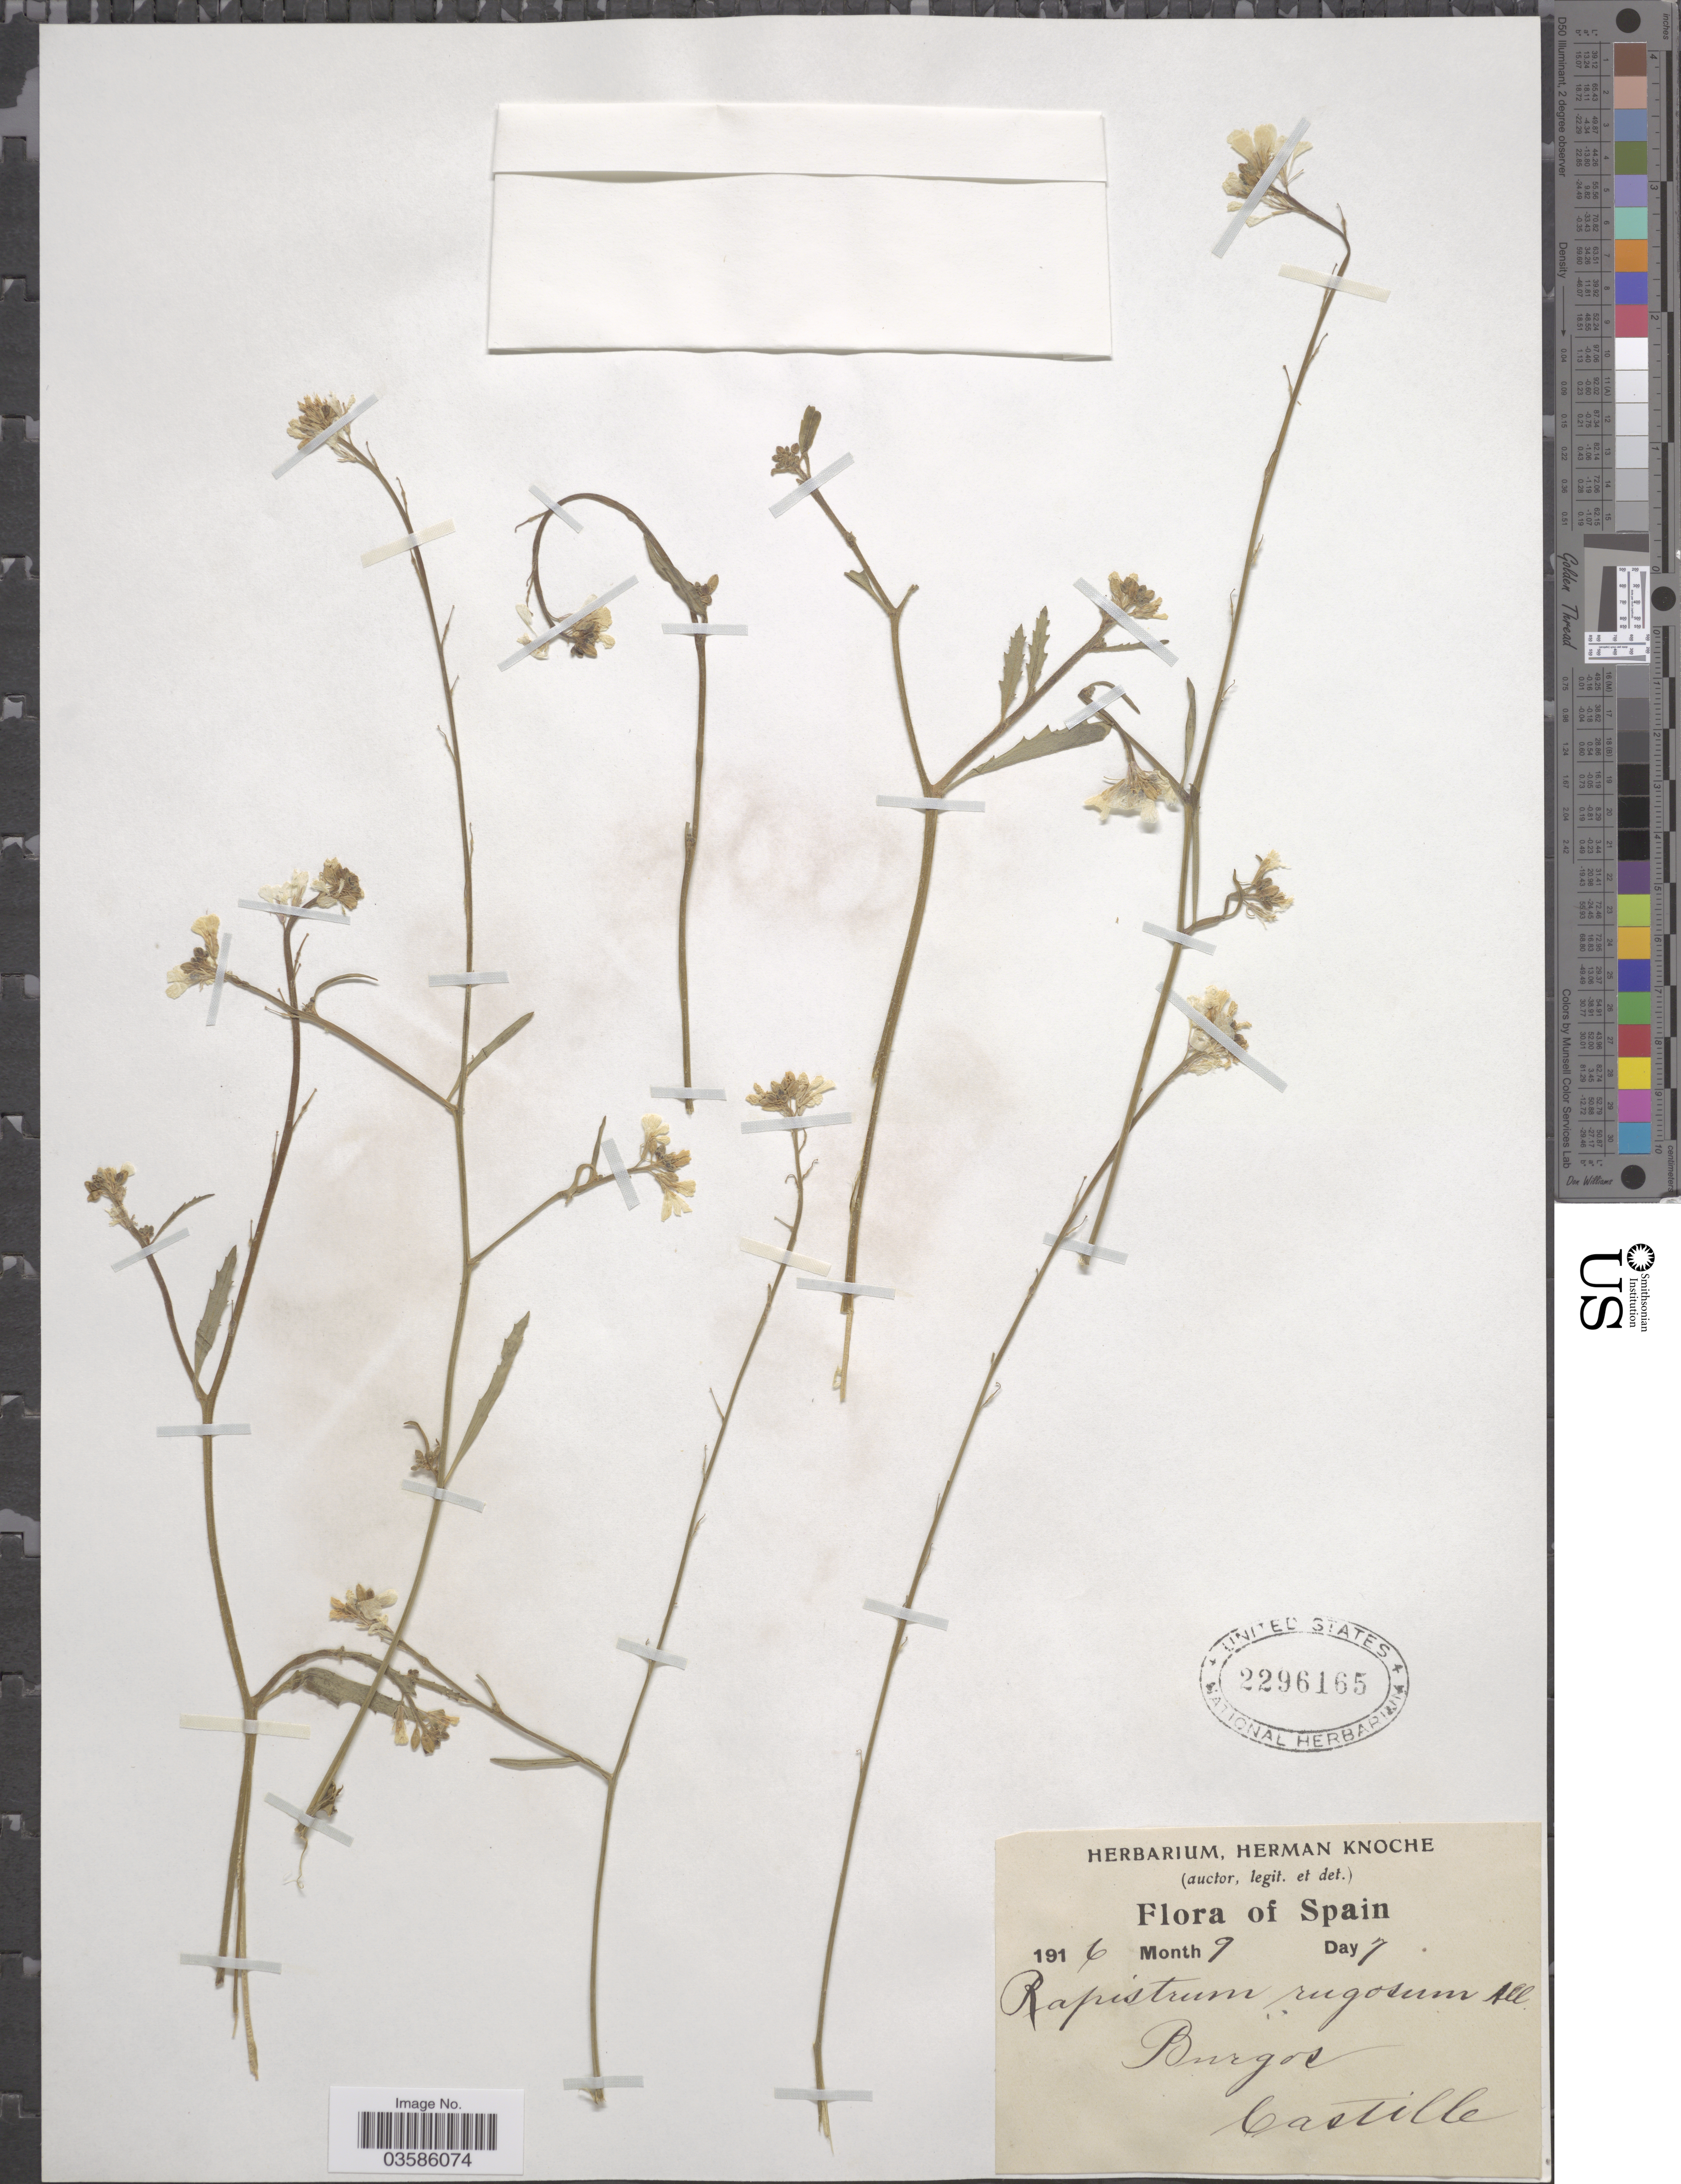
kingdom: Plantae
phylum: Tracheophyta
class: Magnoliopsida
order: Brassicales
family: Brassicaceae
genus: Rapistrum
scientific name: Rapistrum rugosum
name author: (L.) All.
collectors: H. Knoche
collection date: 1916-09-07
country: Spain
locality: Burgos, Castille.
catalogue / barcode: US 2296165